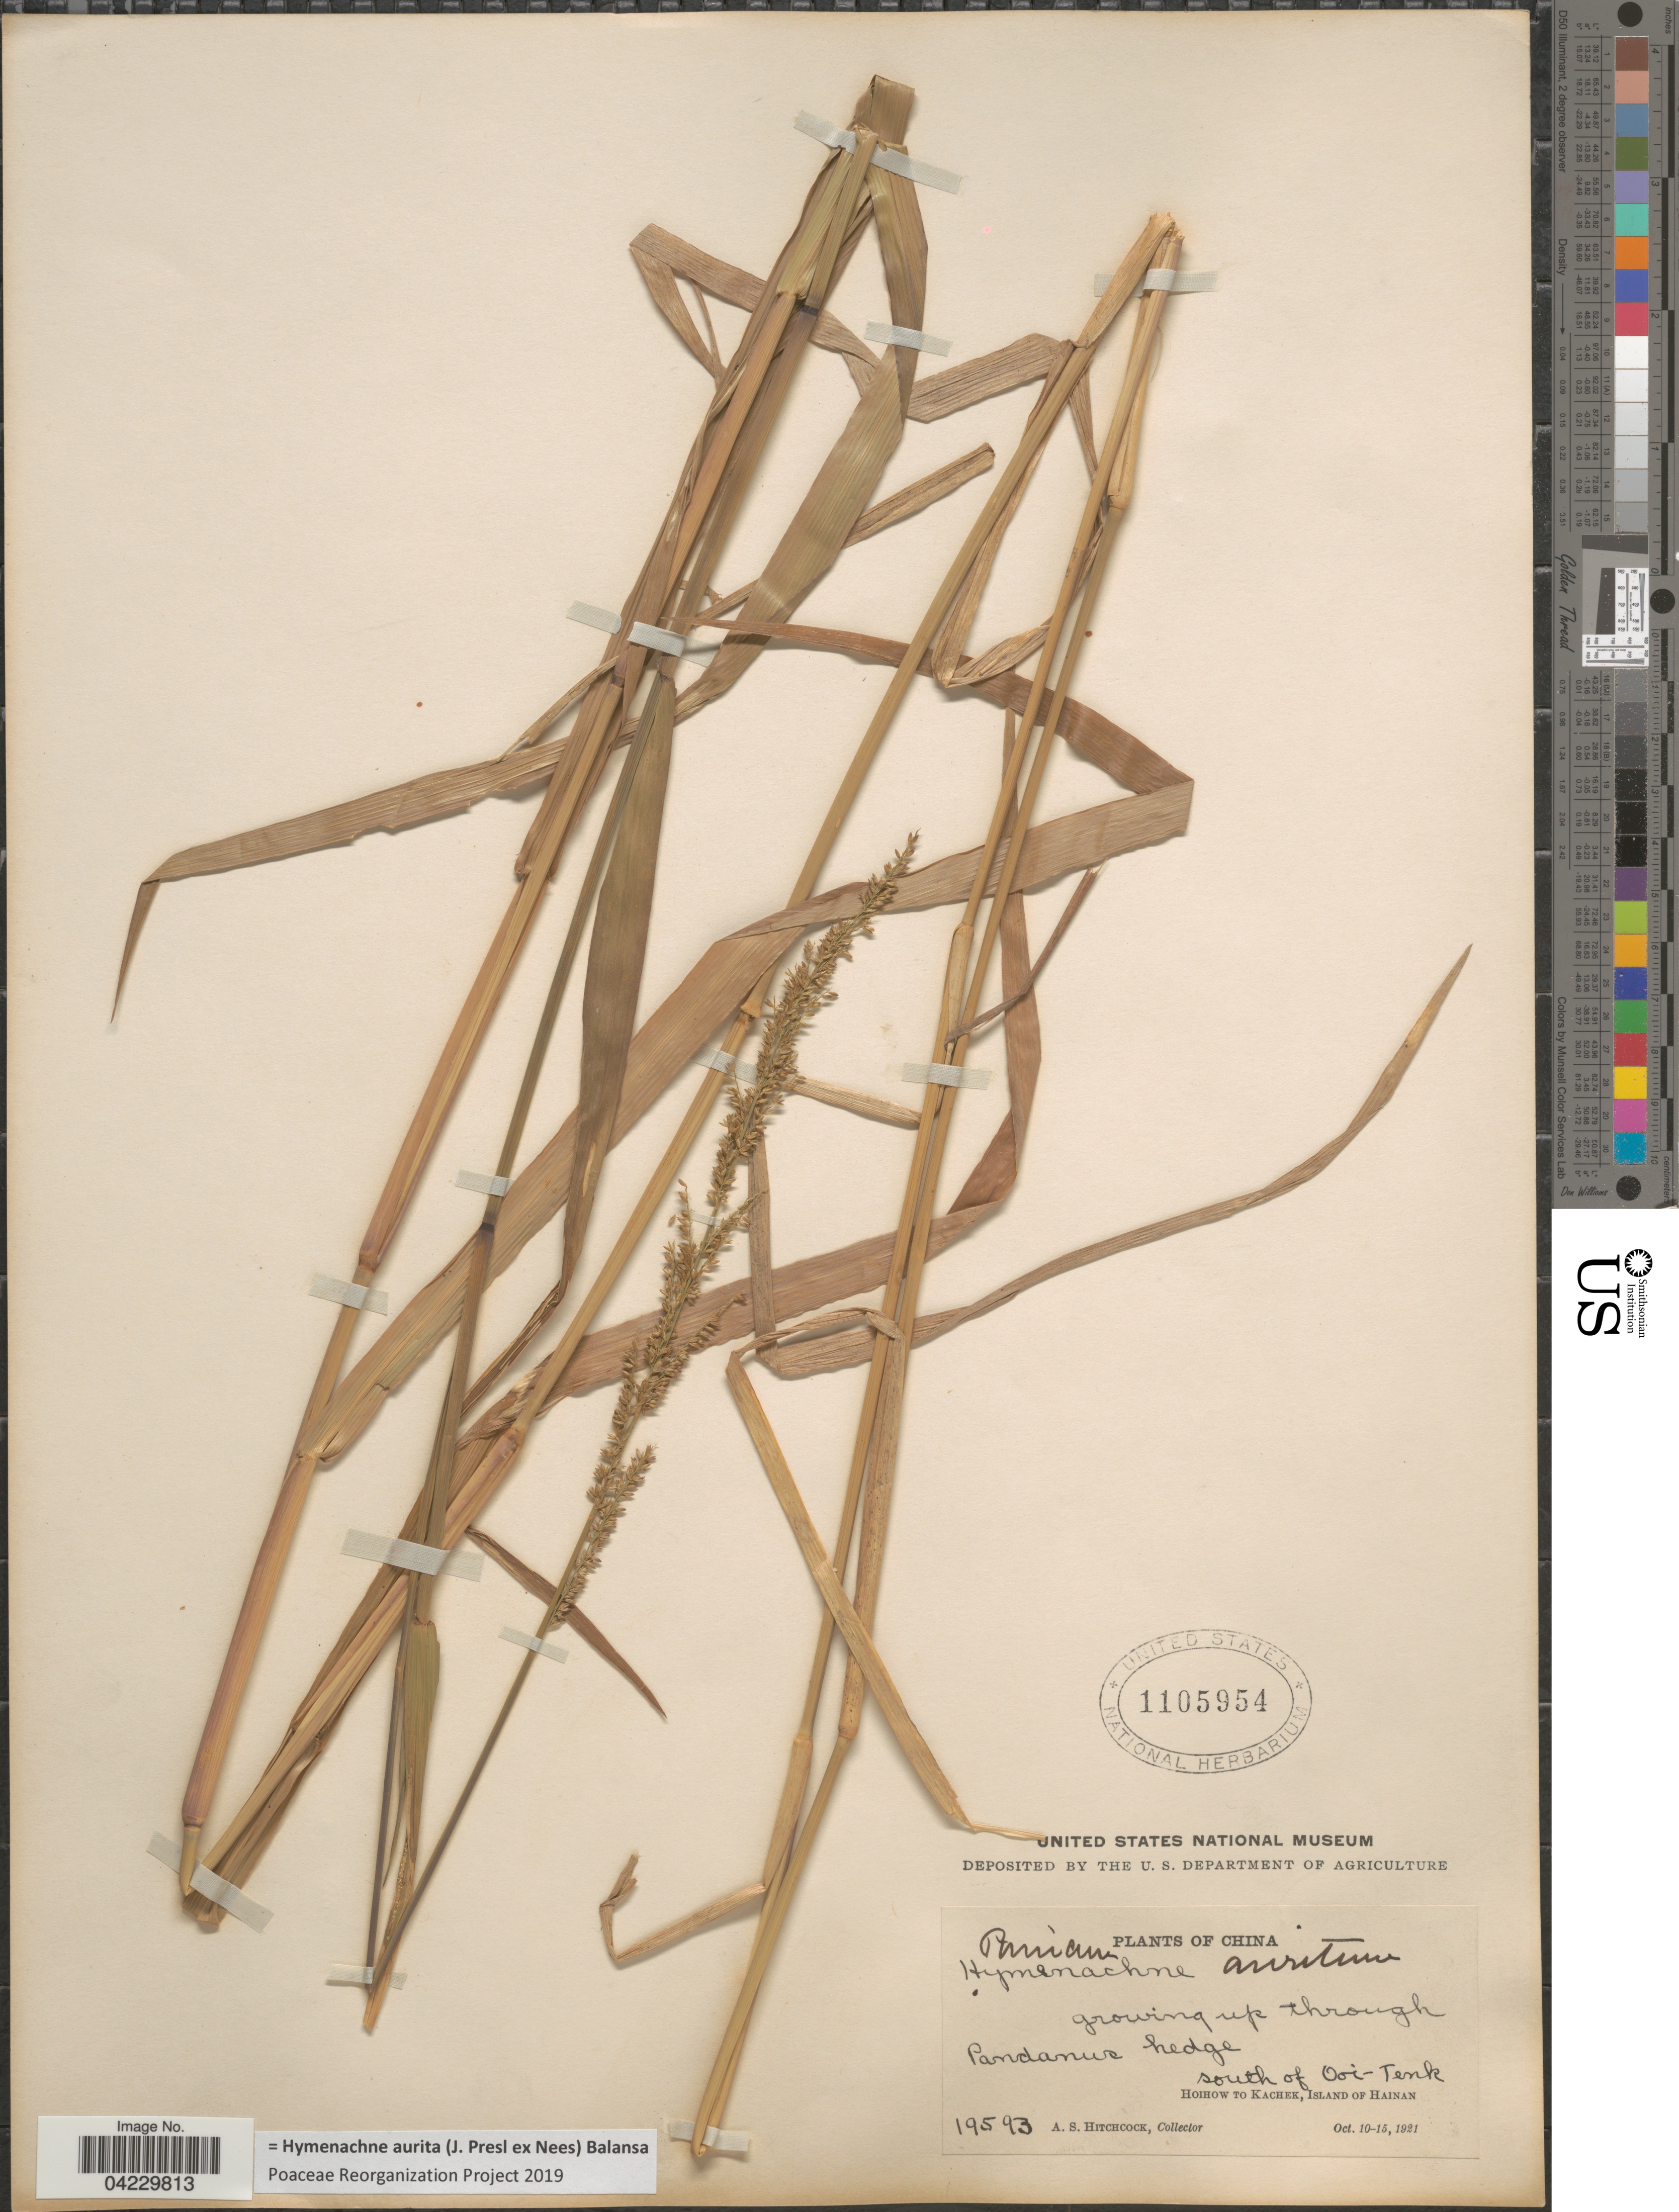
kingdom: Plantae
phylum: Tracheophyta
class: Liliopsida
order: Poales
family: Poaceae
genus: Hymenachne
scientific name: Hymenachne aurita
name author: (J. Presl ex Nees) Balansa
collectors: A. S. Hitchcock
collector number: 19593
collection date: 1921-10-10/1921-10-15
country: China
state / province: Hainan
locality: Up through Pandanus hedge south of Ooi-Tenk. Hoihow to Kachek, Island of Hainan.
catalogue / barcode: US 1105954